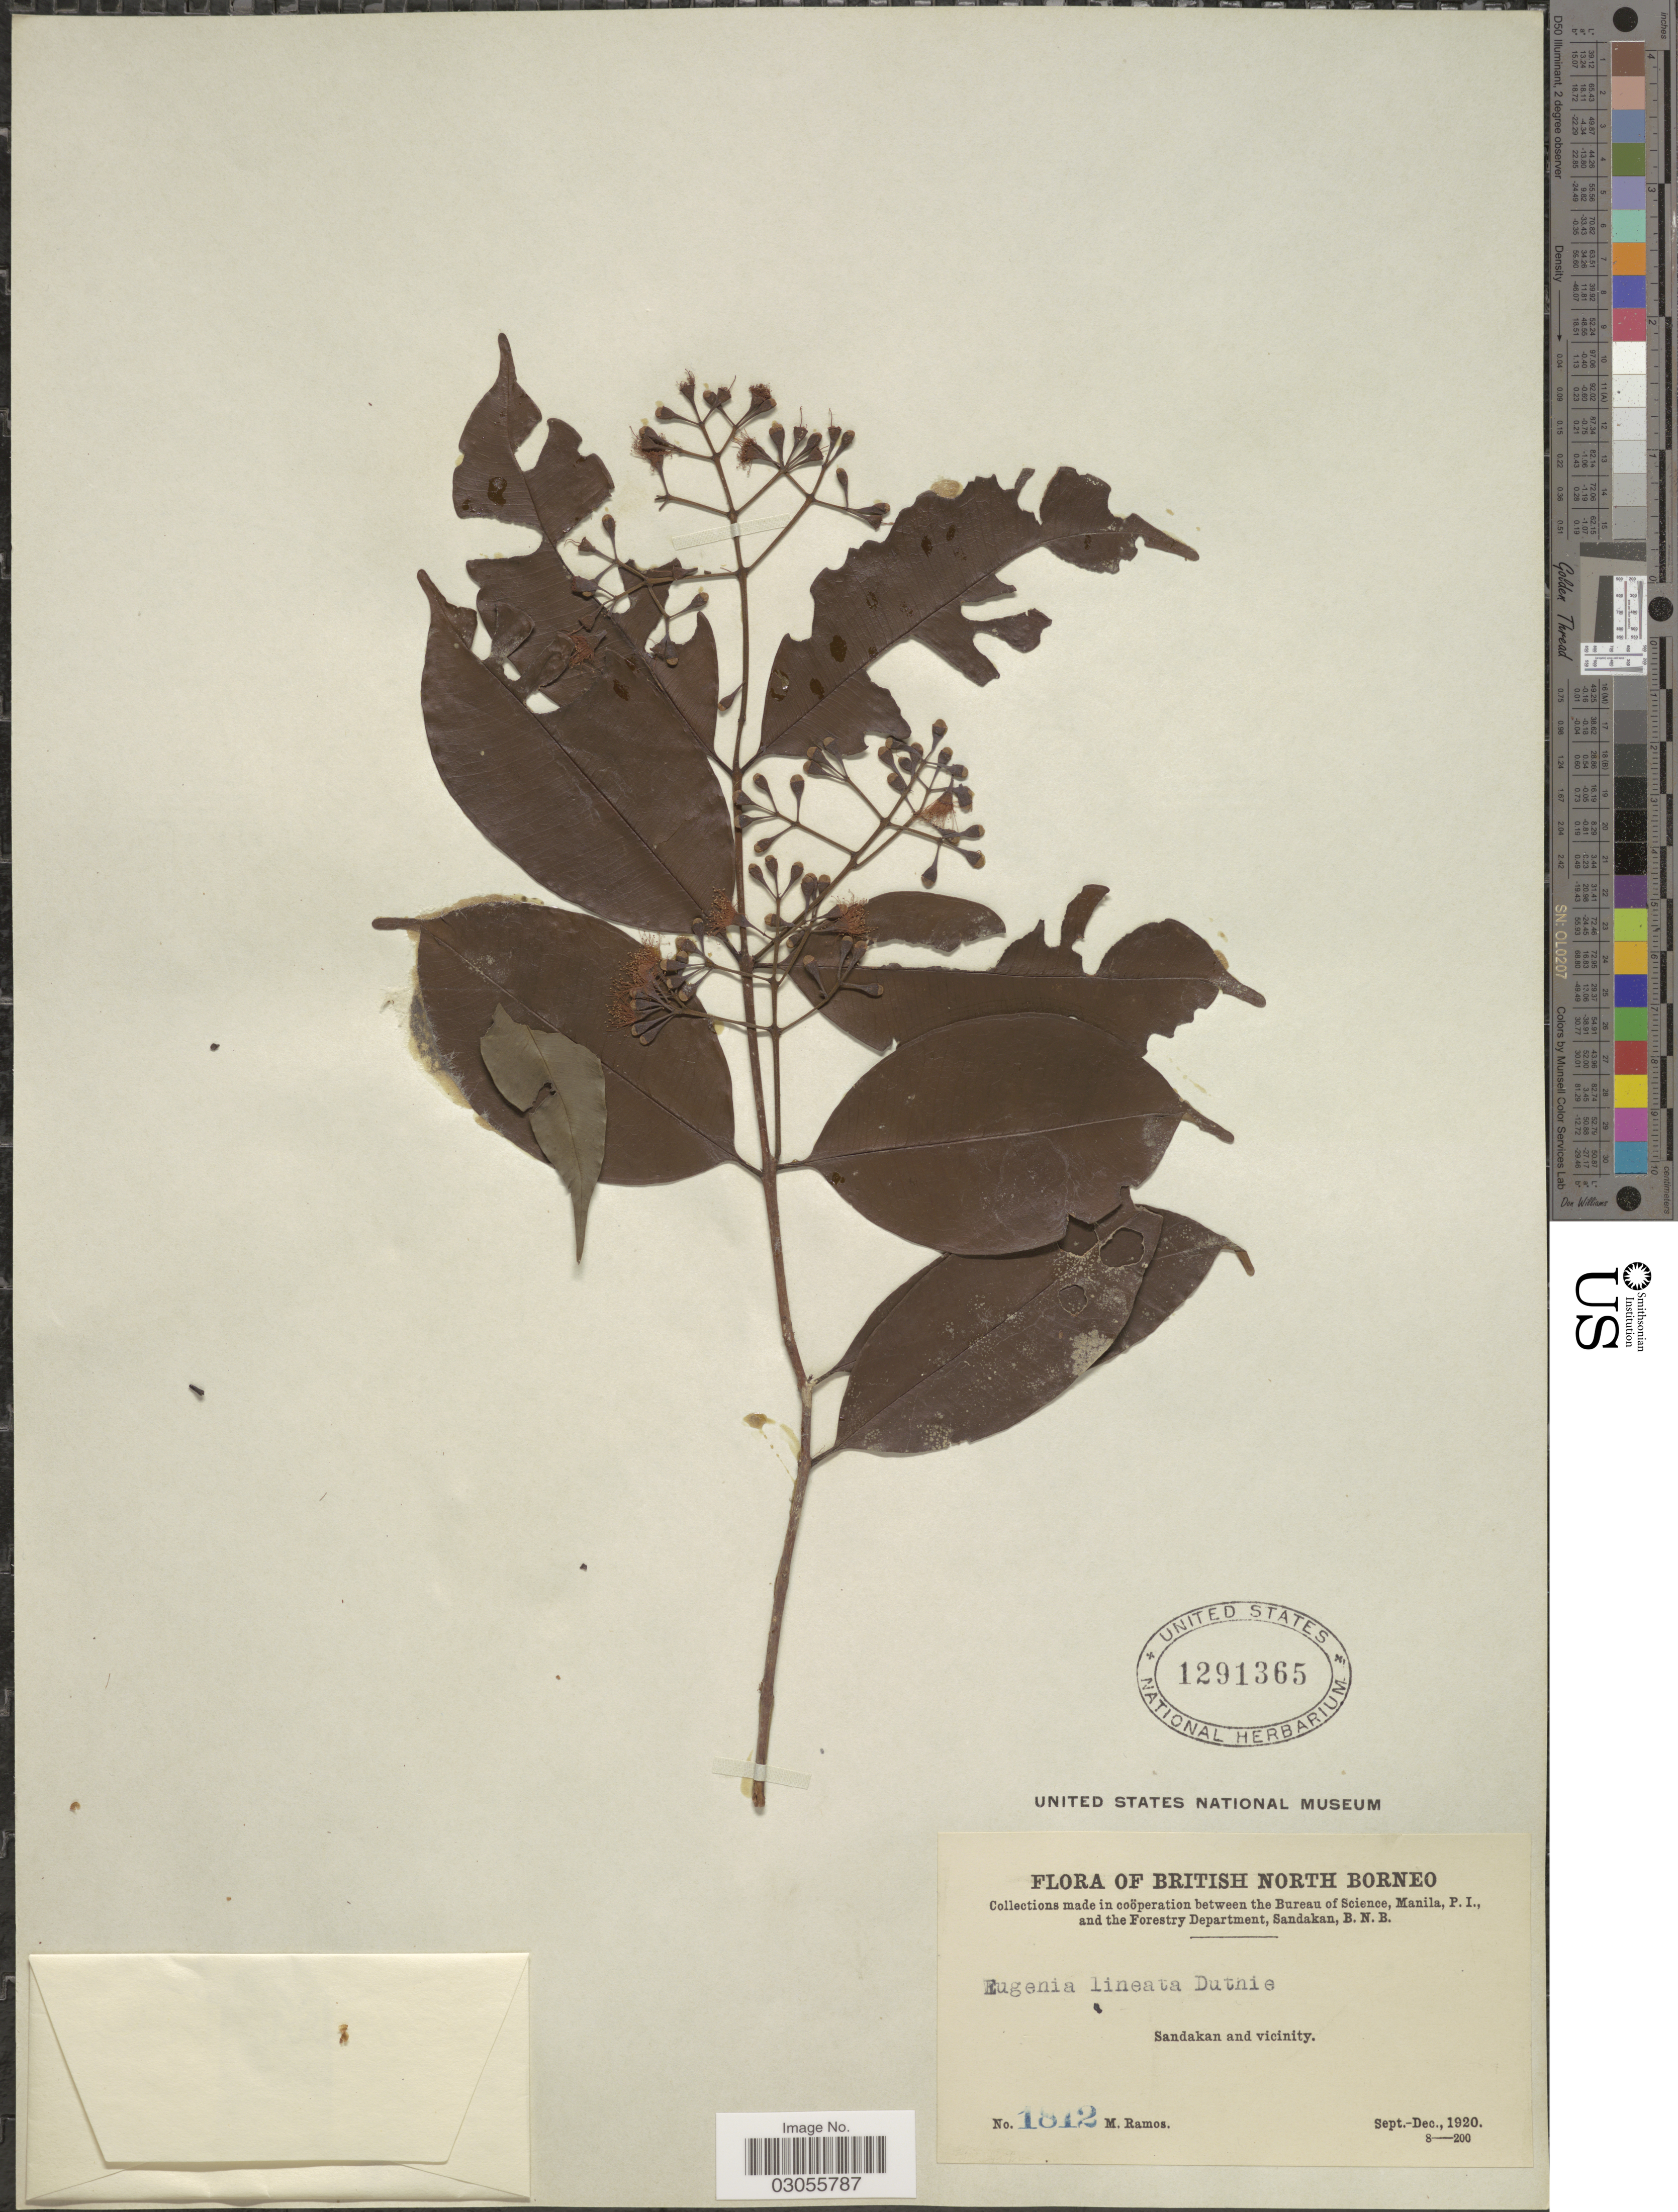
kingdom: Plantae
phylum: Tracheophyta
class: Magnoliopsida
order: Myrtales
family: Myrtaceae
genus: Syzygium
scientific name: Syzygium cerasiforme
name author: (Blume) Merr. & L.M. Perry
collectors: M. Ramos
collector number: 1812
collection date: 1920-09/1920-12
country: Malaysia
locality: British North Borneo. Sandakan and vicinity.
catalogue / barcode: US 1291365